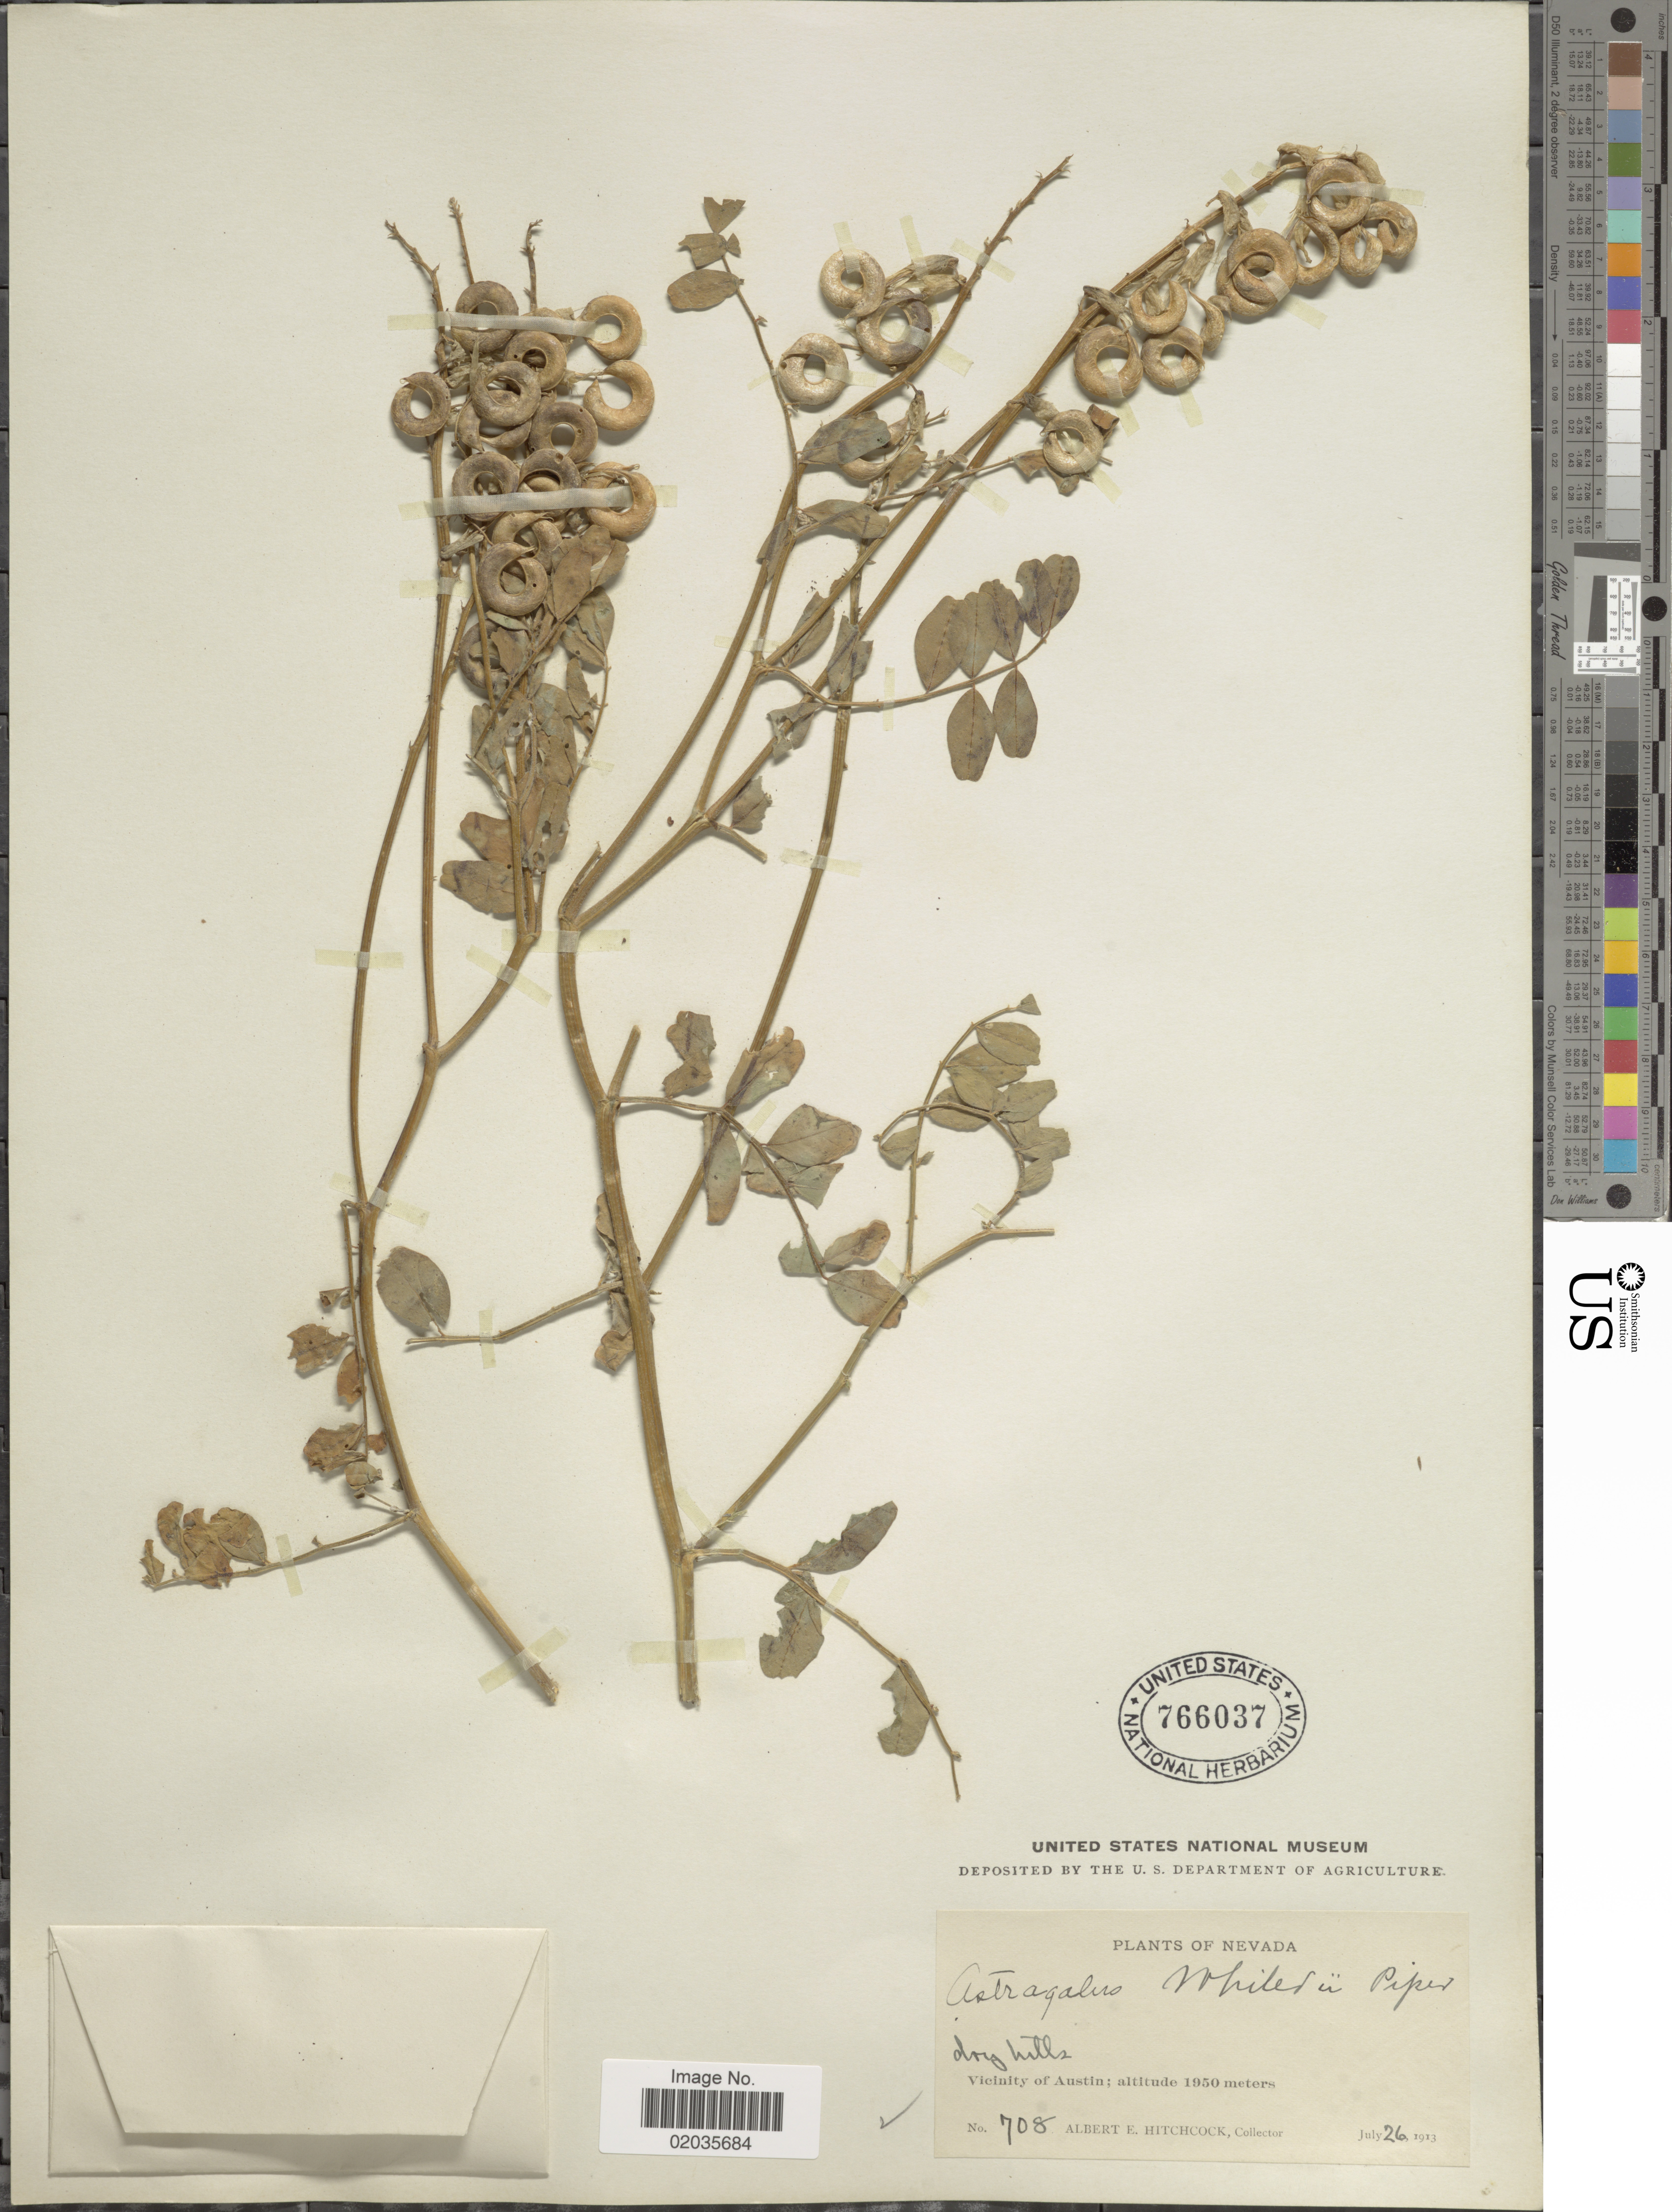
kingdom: Plantae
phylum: Tracheophyta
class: Magnoliopsida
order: Fabales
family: Fabaceae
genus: Astragalus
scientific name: Astragalus whitedii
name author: Piper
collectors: A. Hitchcock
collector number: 708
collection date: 1913-07-26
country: United States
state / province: Nevada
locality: Dry hills, vicinity of Austin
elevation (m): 1950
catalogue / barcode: US 766037